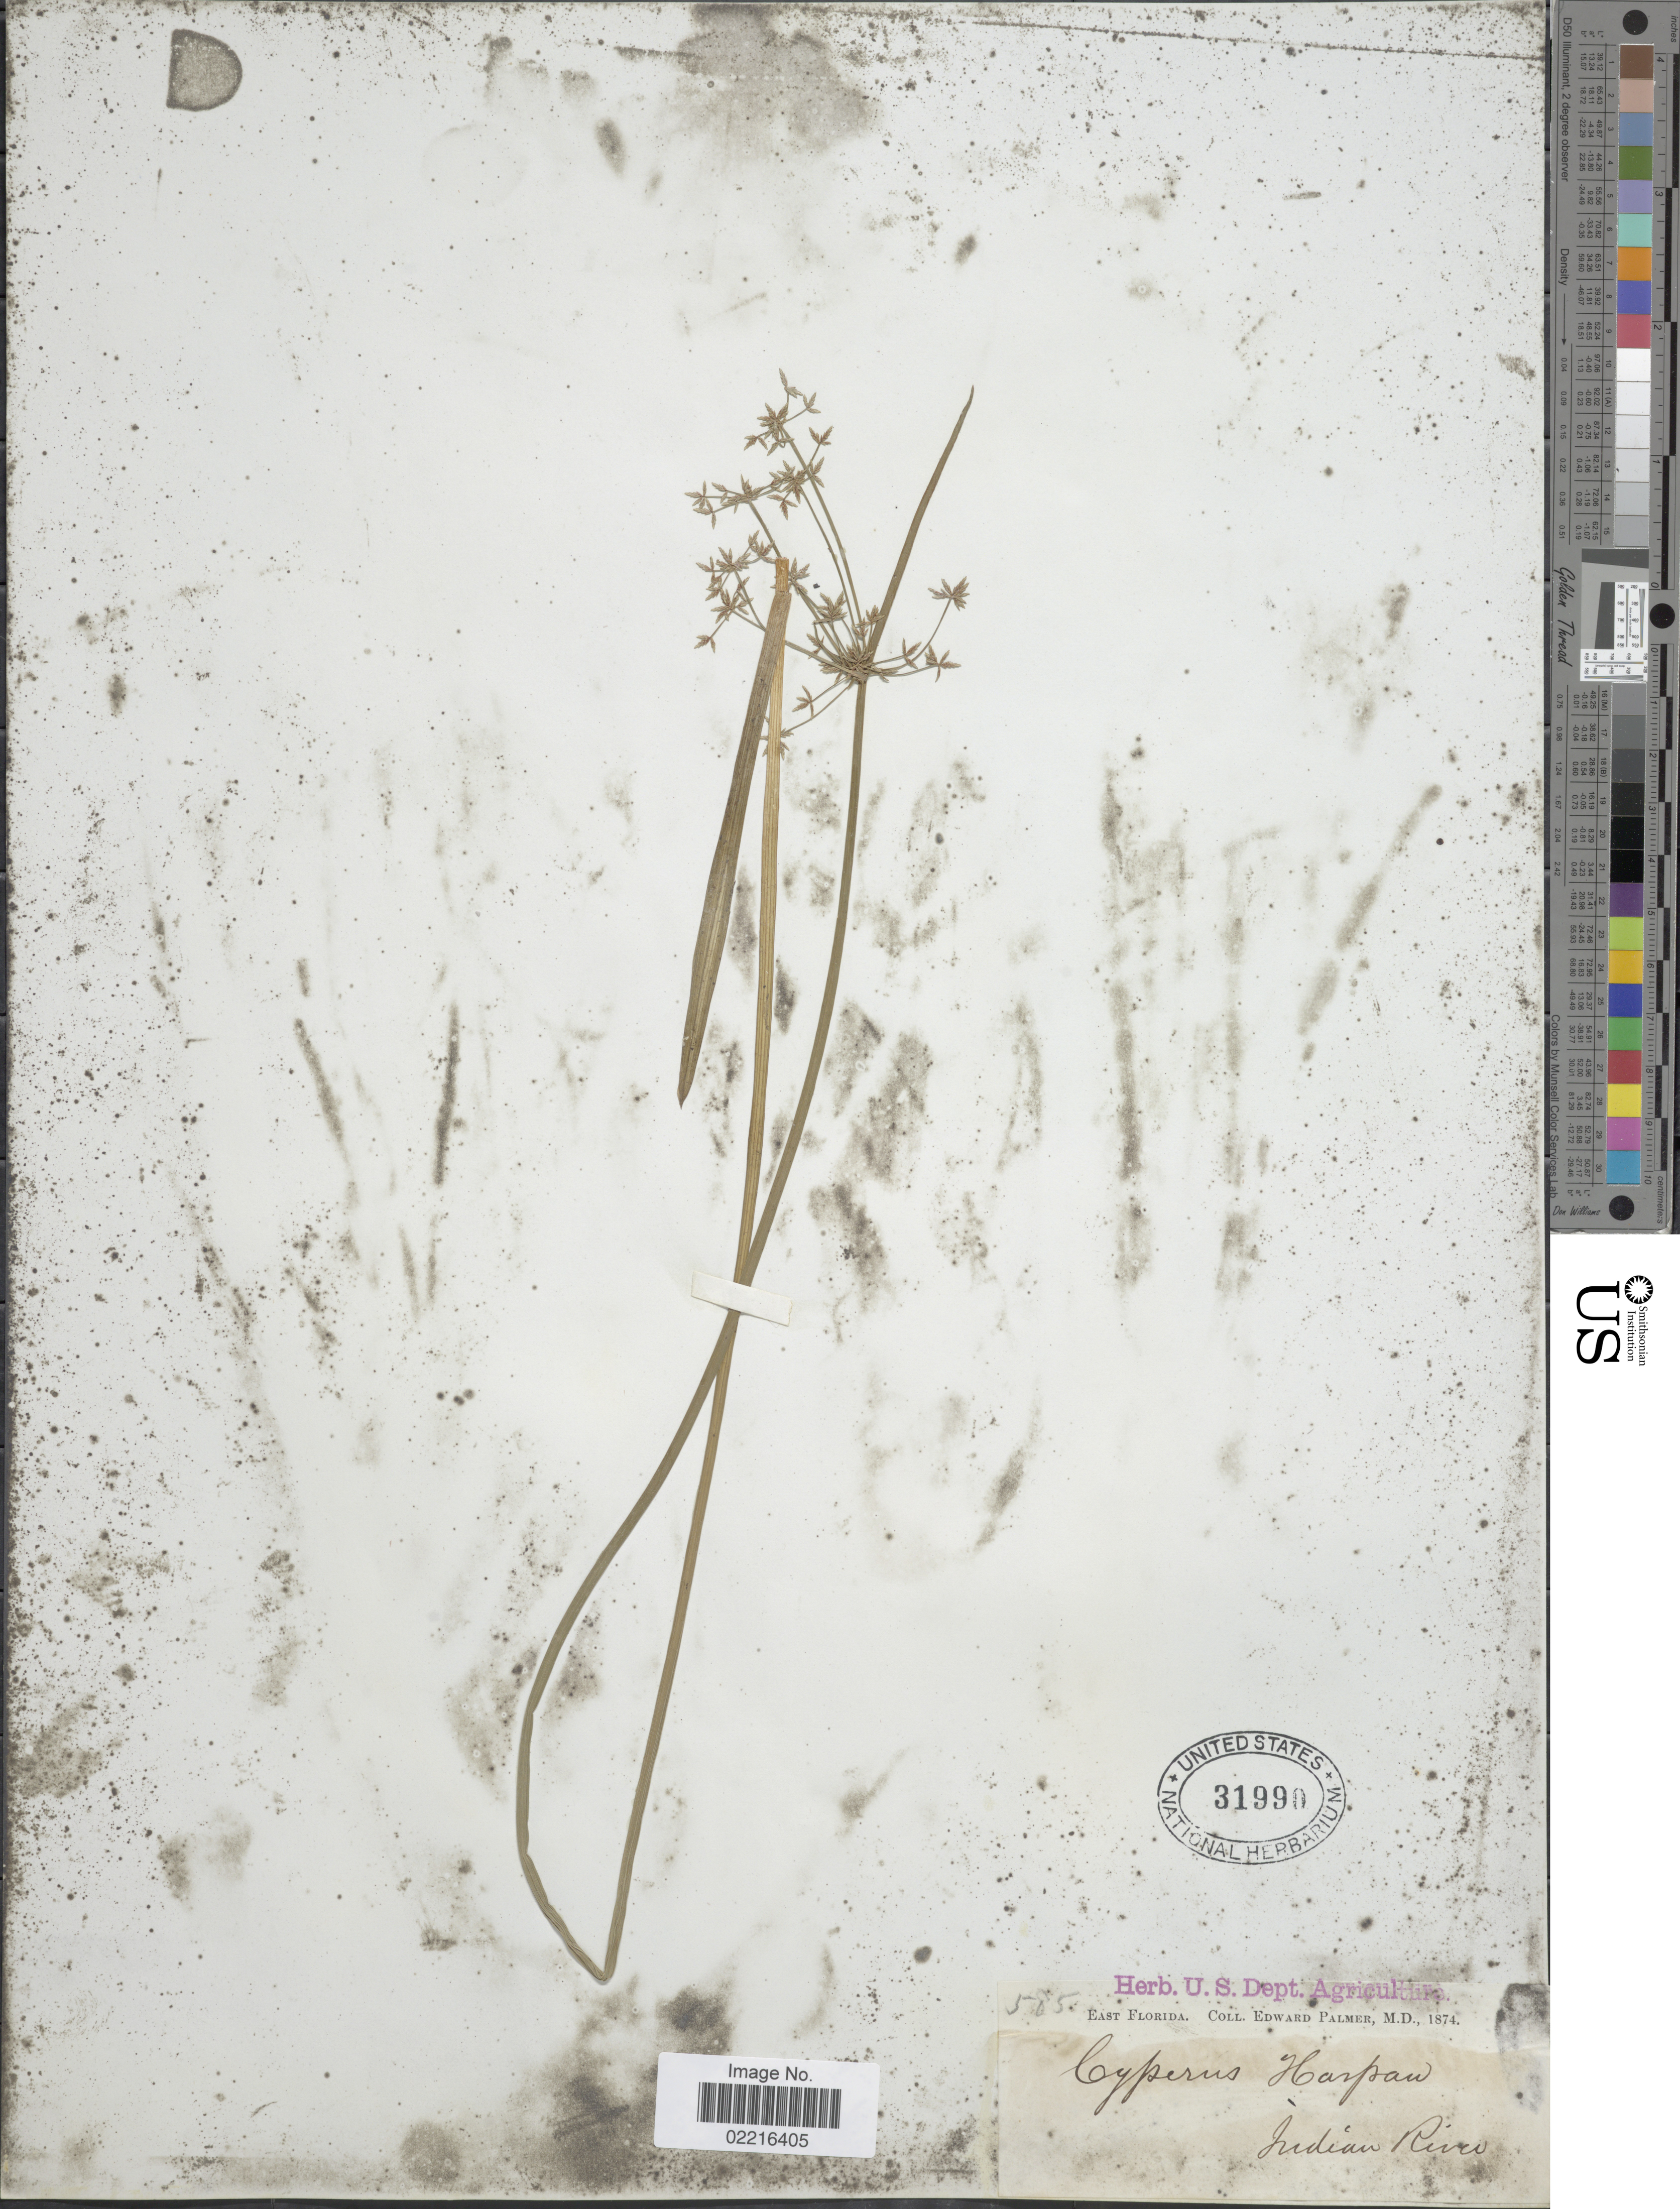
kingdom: Plantae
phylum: Tracheophyta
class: Liliopsida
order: Poales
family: Cyperaceae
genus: Cyperus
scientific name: Cyperus haspan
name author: L.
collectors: E. Palmer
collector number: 505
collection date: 1874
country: United States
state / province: Florida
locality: East Florida, Indian River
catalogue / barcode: US 31990